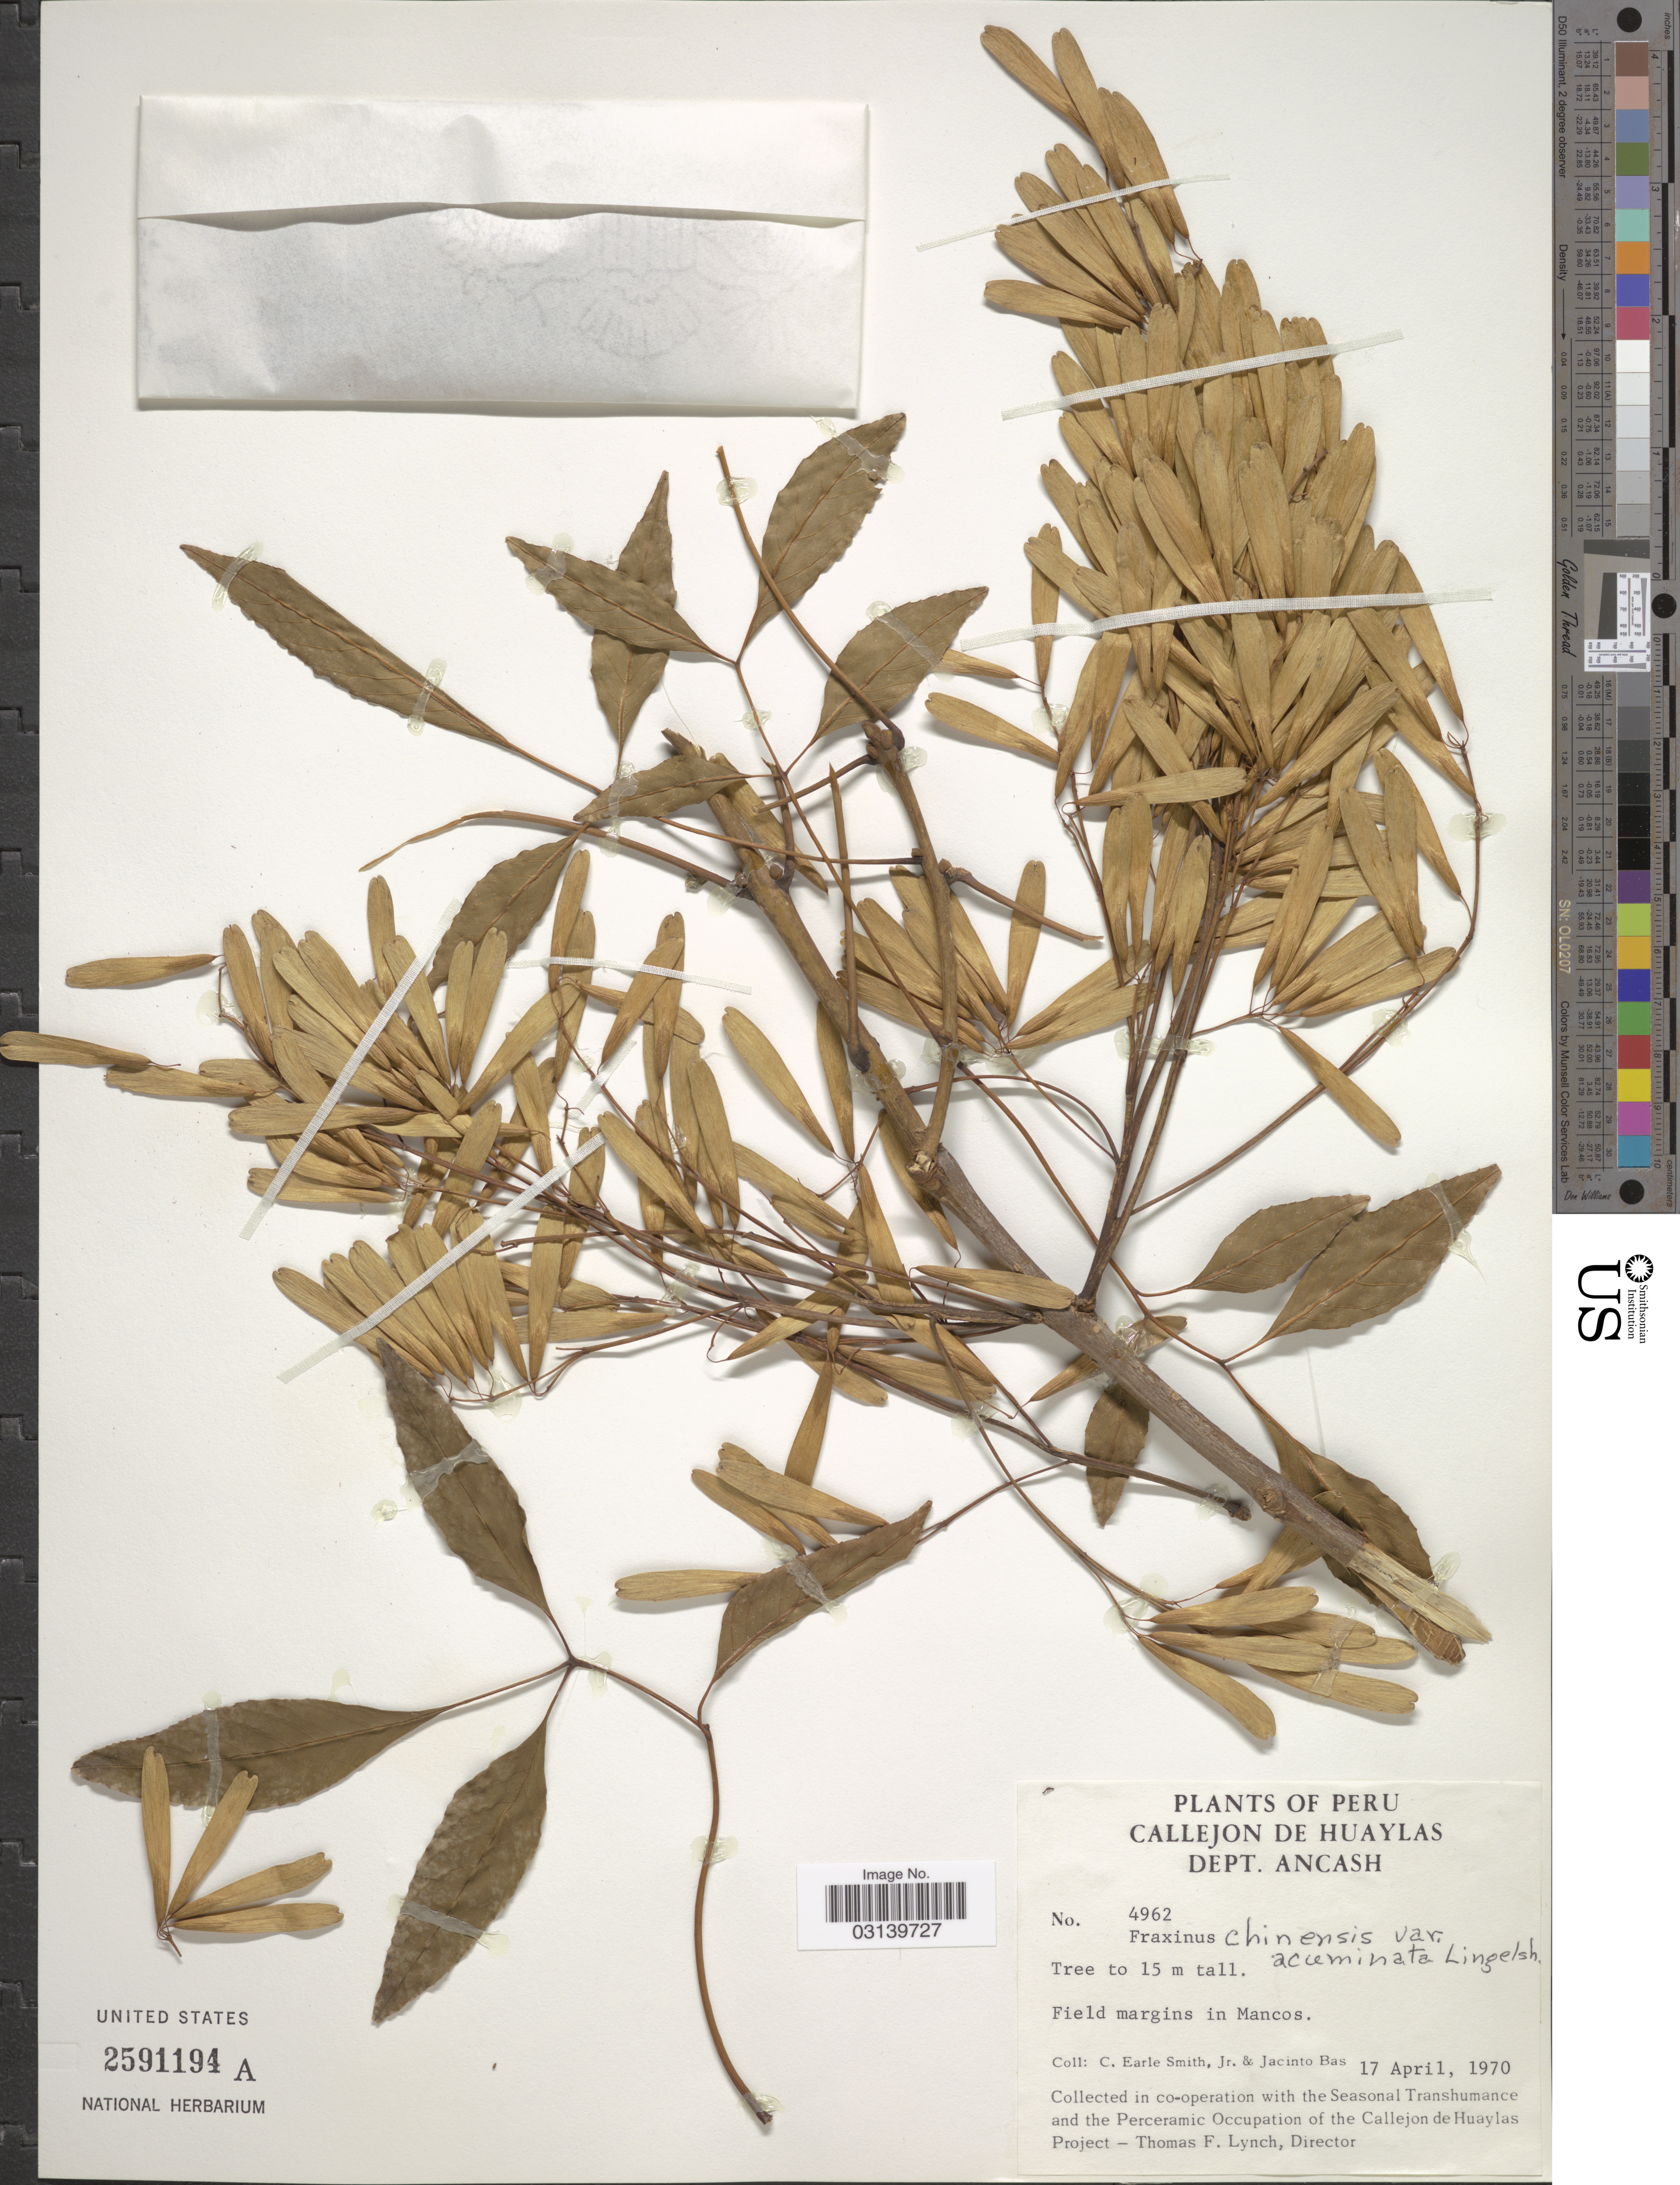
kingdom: Plantae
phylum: Tracheophyta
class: Magnoliopsida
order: Lamiales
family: Oleaceae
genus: Fraxinus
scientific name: Fraxinus chinensis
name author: Roxb.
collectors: C. E. Smith Jr. & J. Bas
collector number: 4962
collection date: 1970-04-17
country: Peru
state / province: Ancash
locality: Callejon de Huaylas. Field margins in Mancos.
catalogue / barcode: US 2591194A